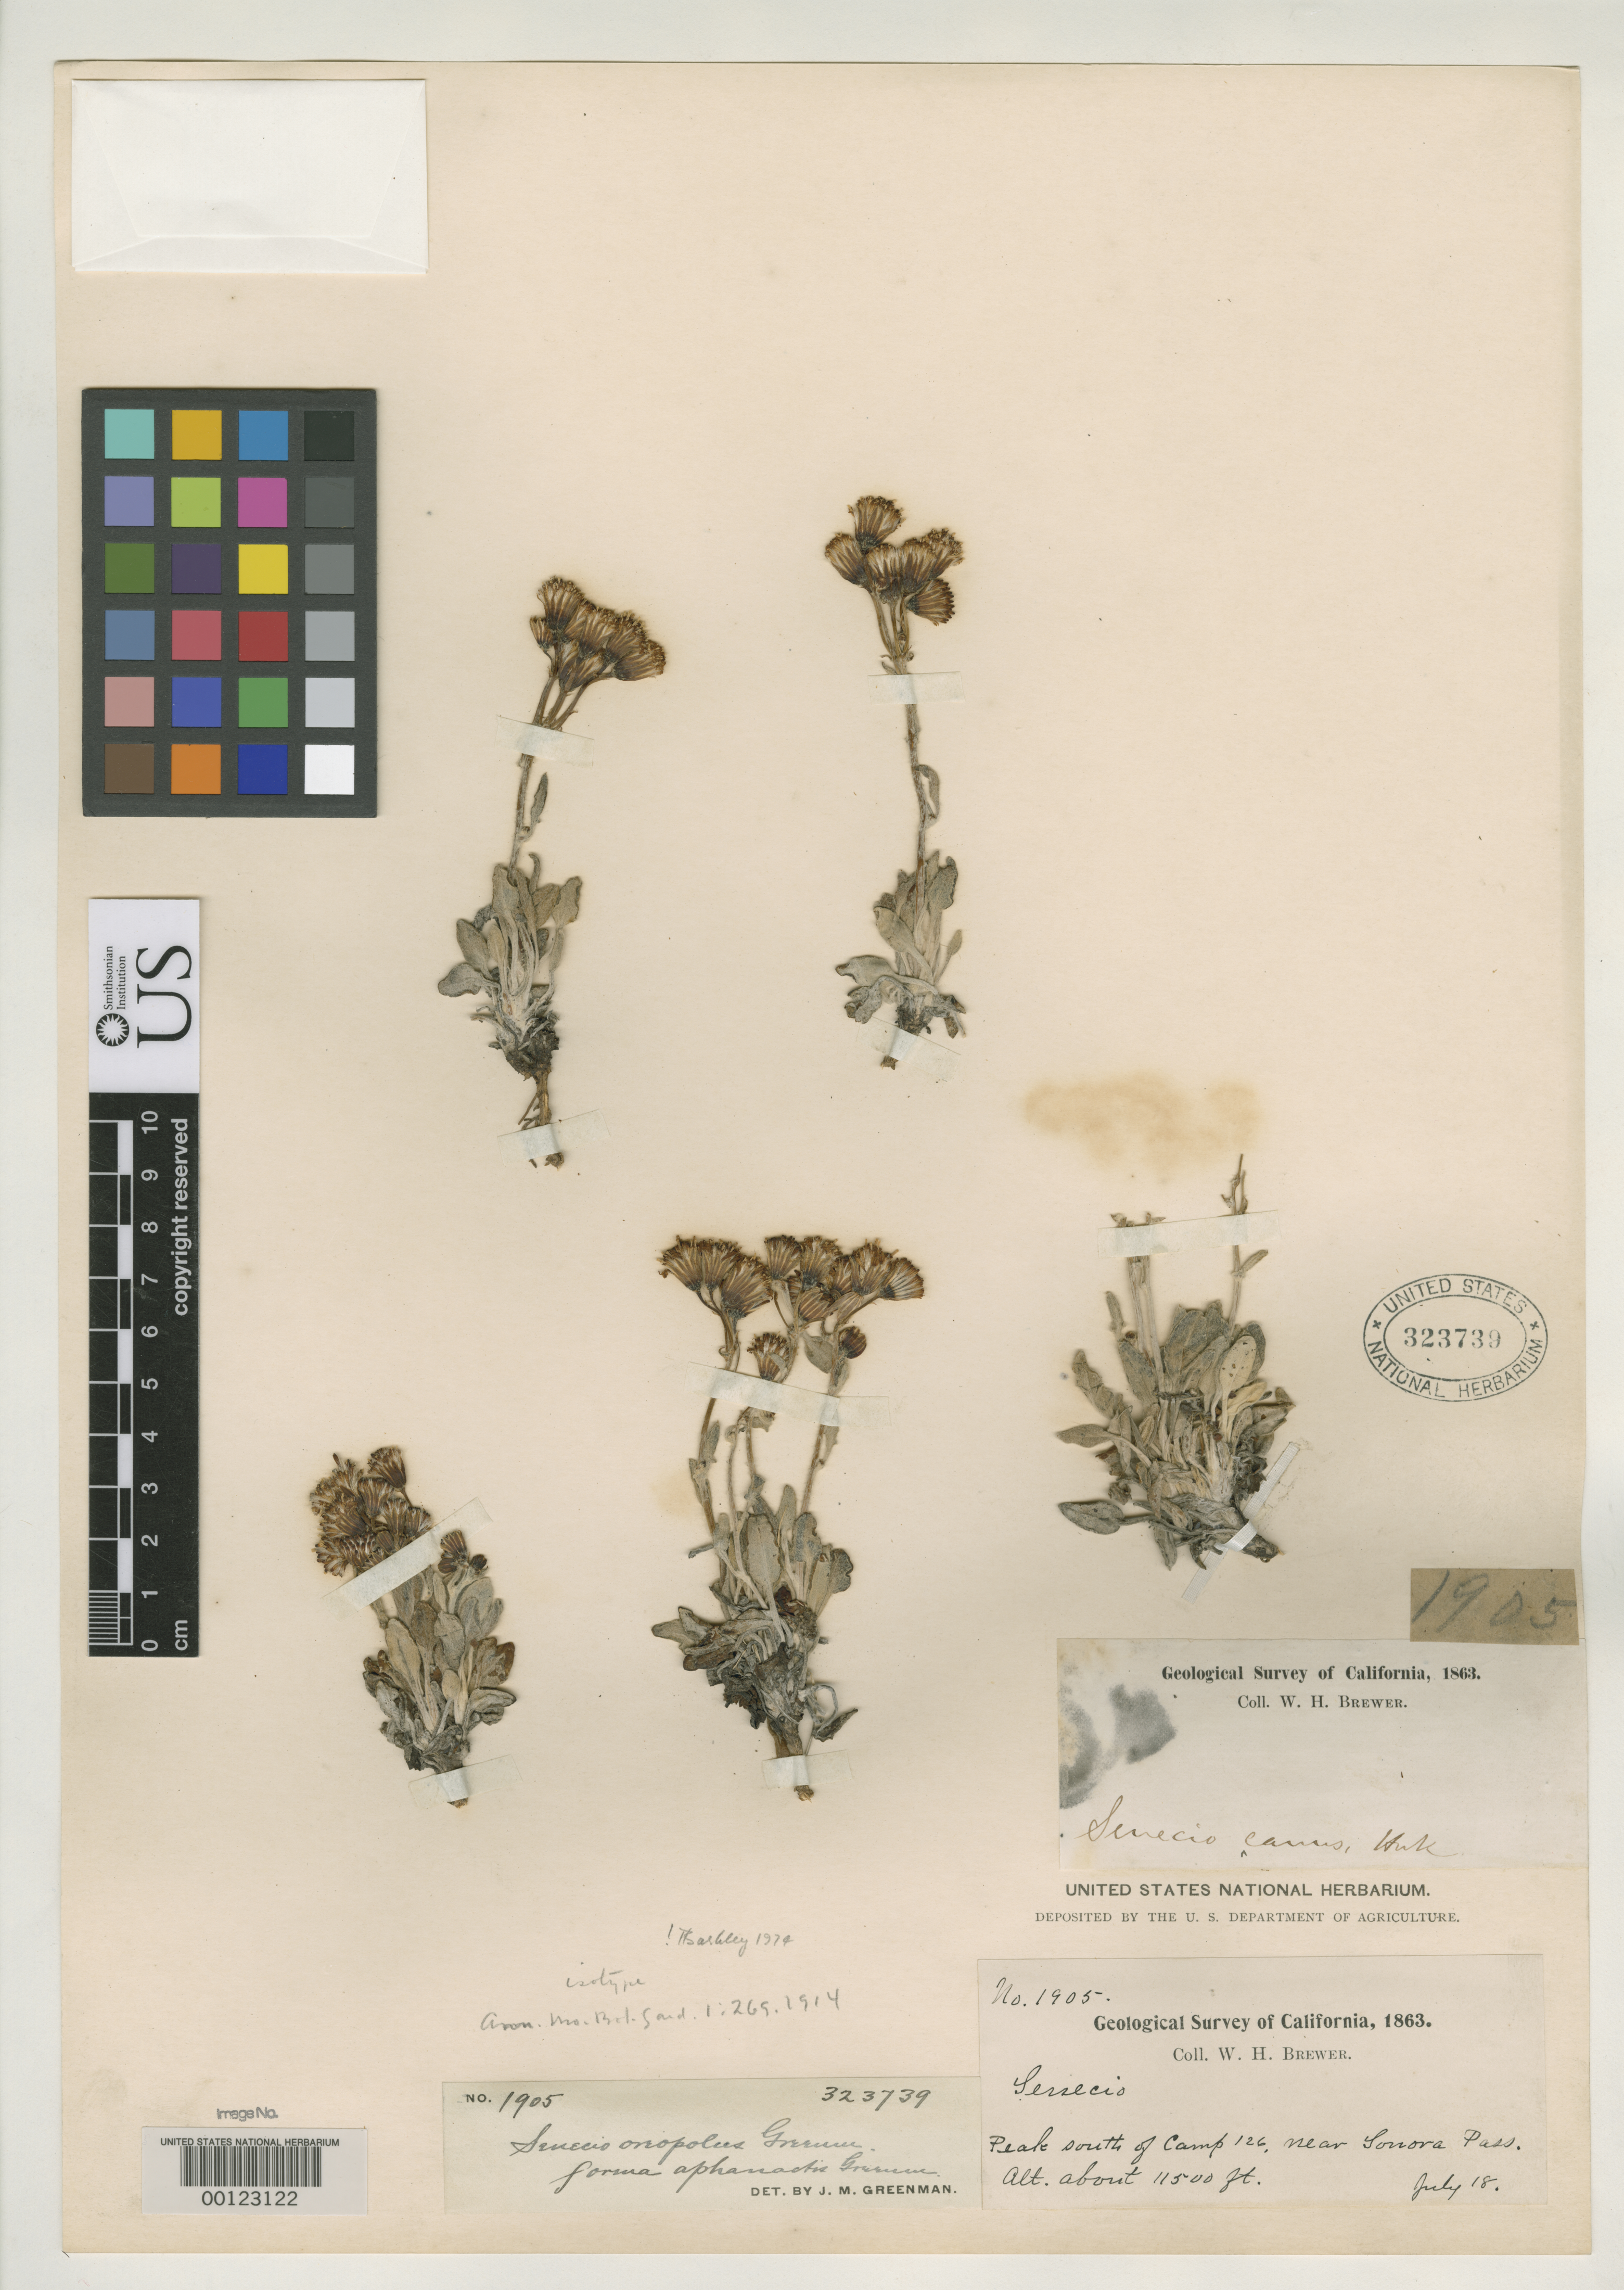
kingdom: Plantae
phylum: Tracheophyta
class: Magnoliopsida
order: Asterales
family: Asteraceae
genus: Senecio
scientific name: Senecio oreopolus var. aphanactis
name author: Greenm.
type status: Isotype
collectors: W. H. Brewer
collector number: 1905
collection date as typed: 18 Jul 1863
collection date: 1863-07-18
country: United States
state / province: California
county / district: Mono/Tuolumne/Alpine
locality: Peak south of Camp 126 near Sonora Pass.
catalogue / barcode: US 323739